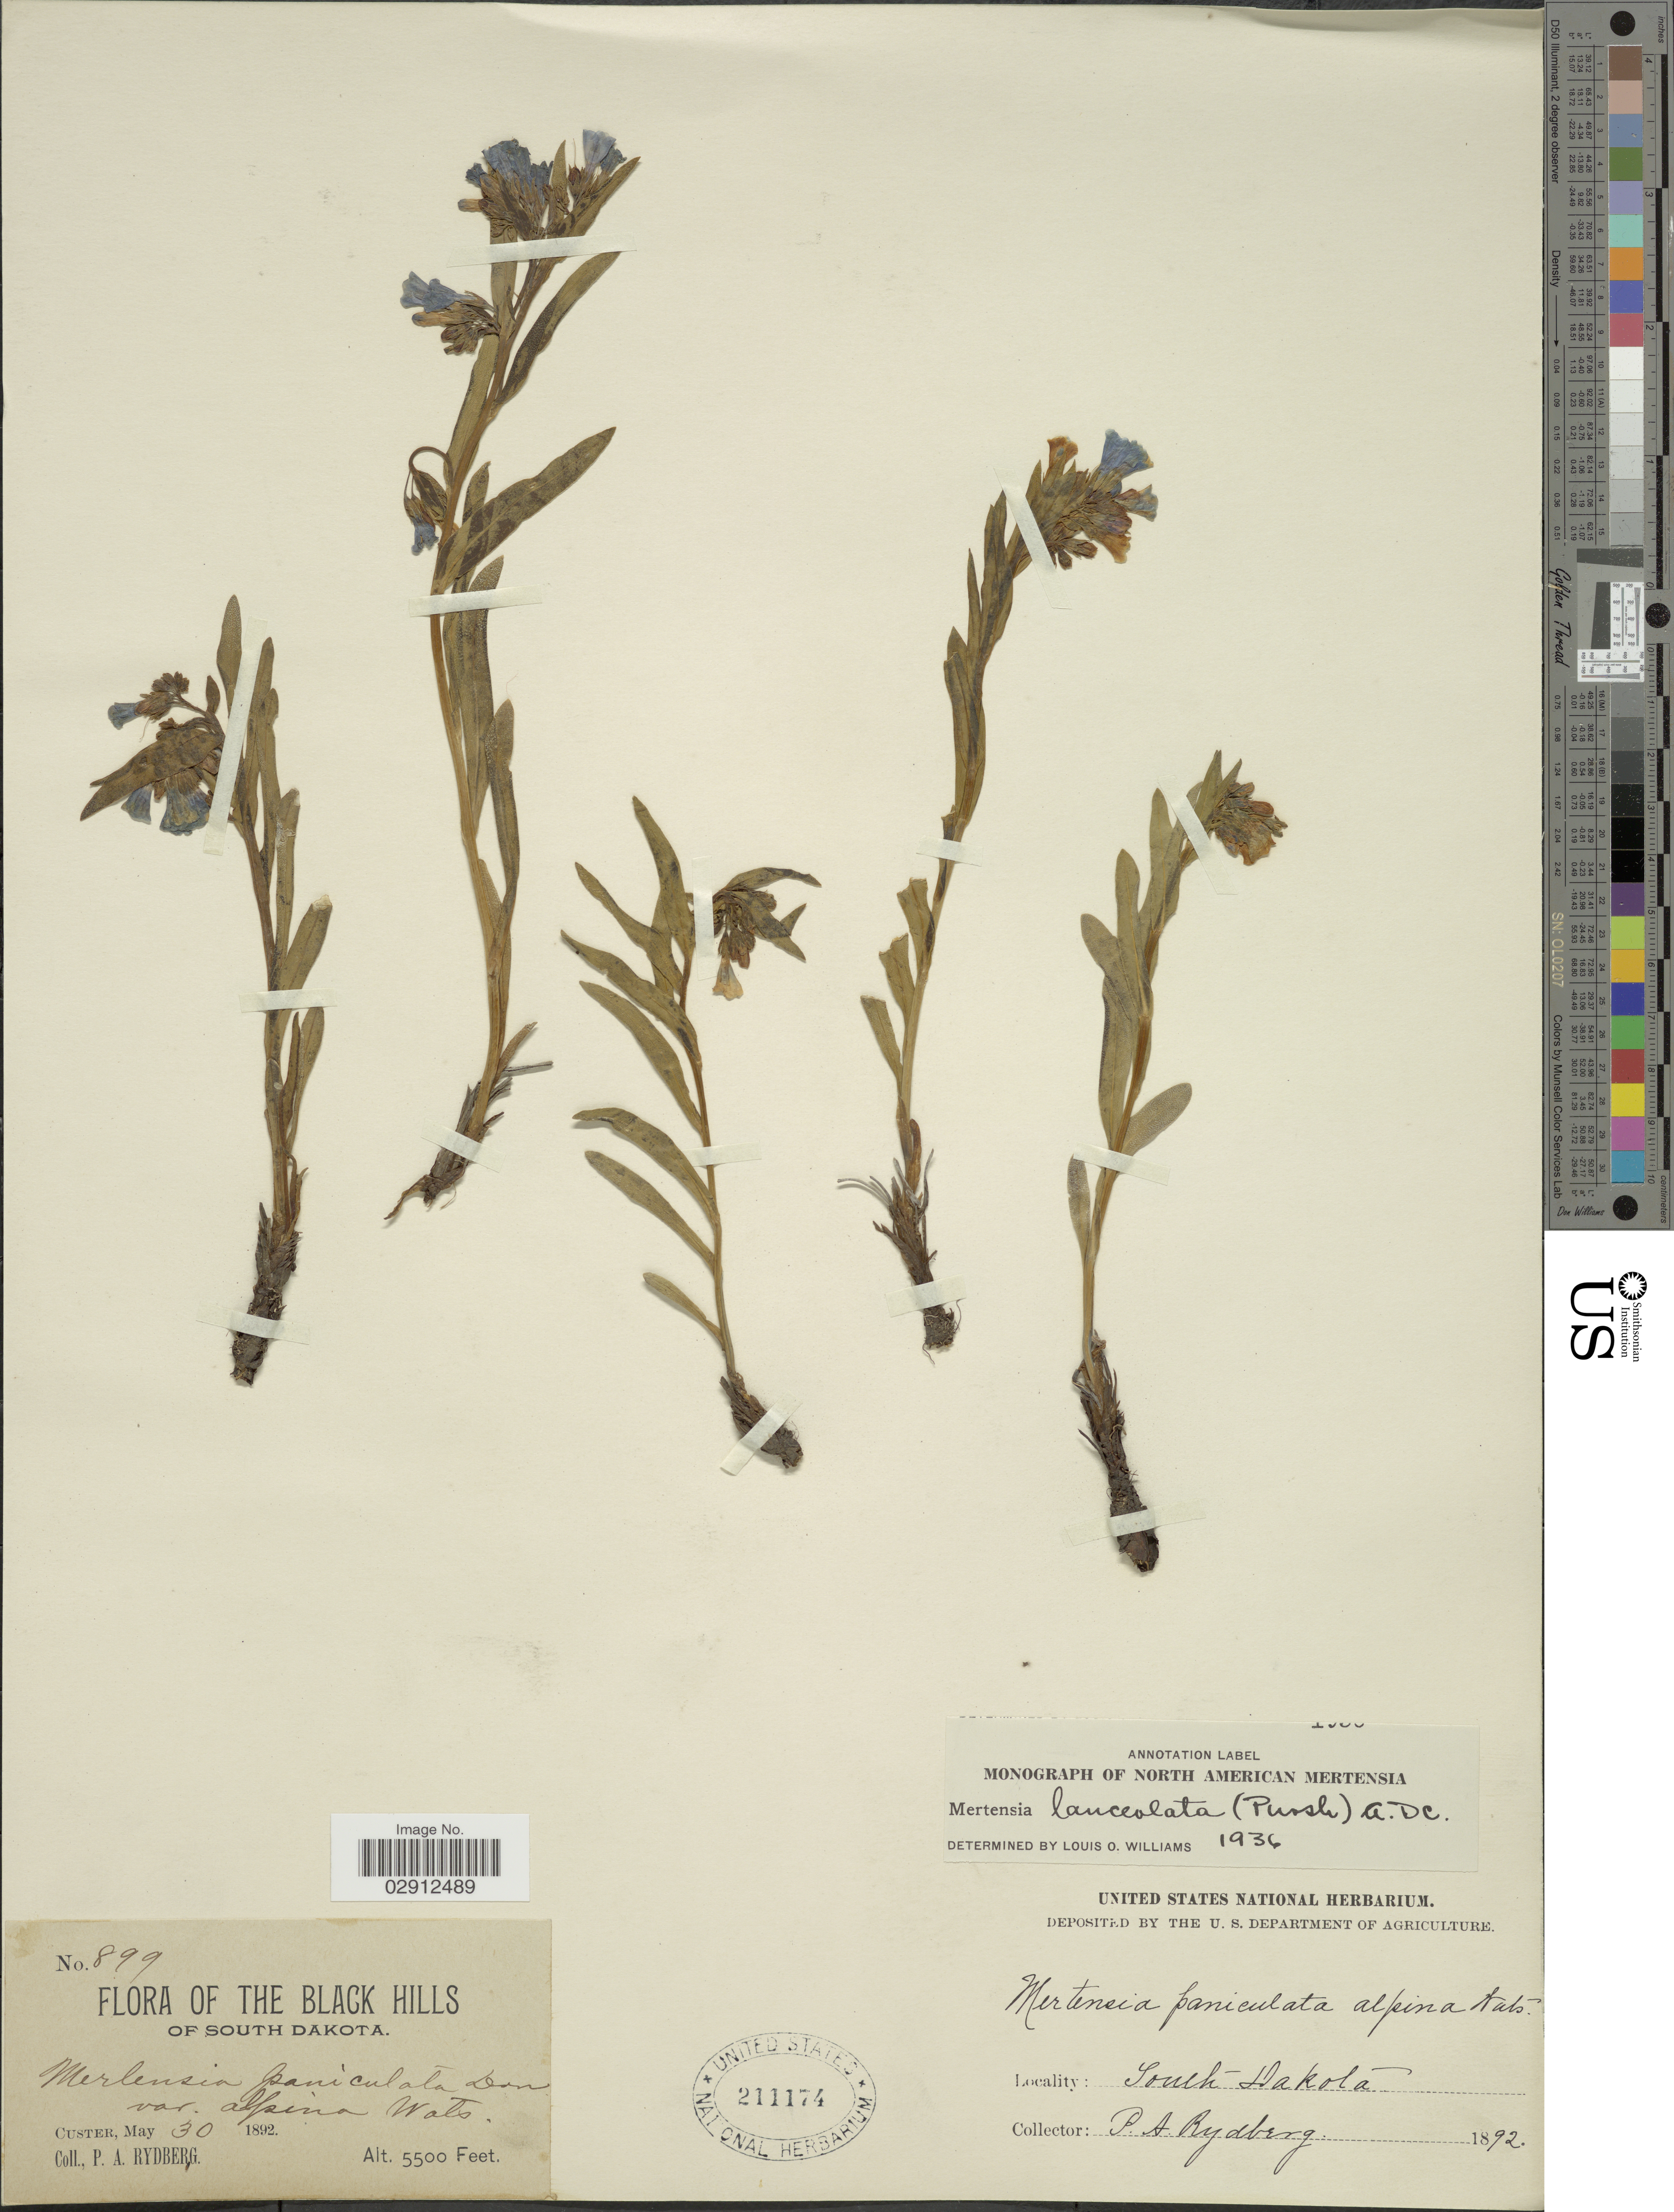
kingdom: Plantae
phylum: Tracheophyta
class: Magnoliopsida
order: Boraginales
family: Boraginaceae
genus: Mertensia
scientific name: Mertensia lanceolata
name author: (Pursh) DC. ex A. DC.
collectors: P. A. Rydberg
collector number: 899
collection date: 1892-05-30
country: United States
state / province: South Dakota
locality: The Black Hills of South Dakota, Custer.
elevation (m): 1676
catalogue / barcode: US 211174